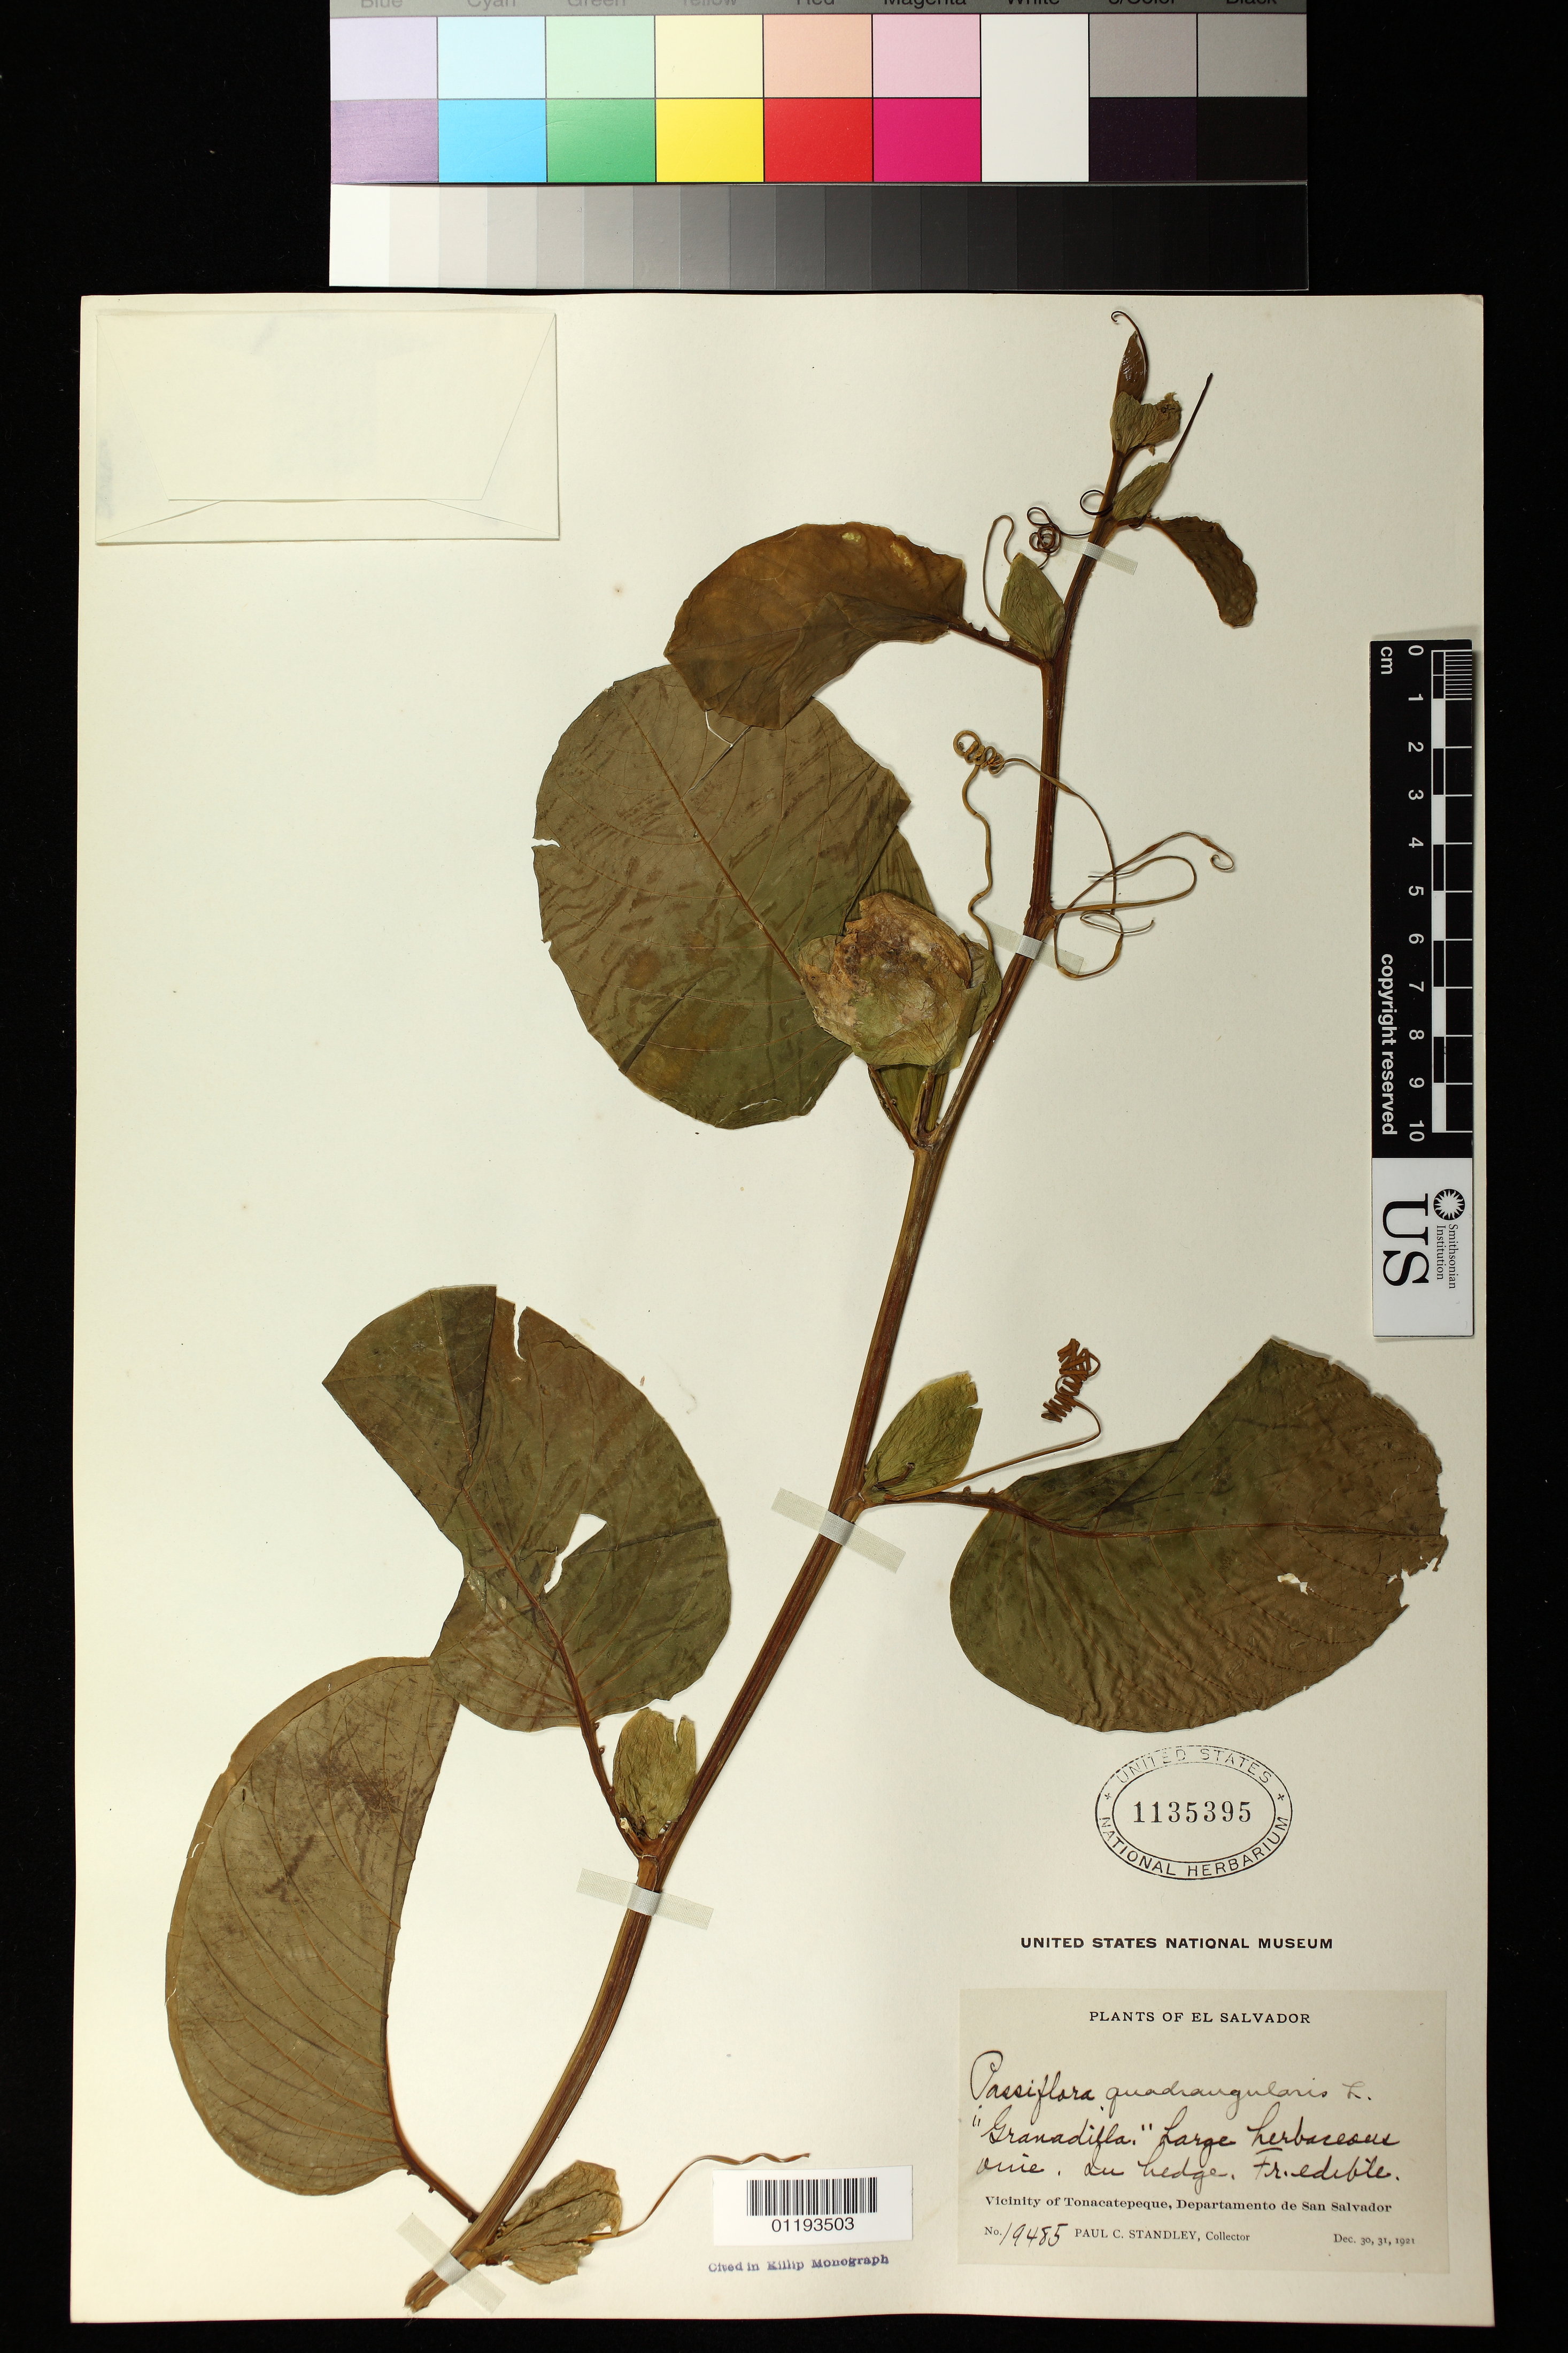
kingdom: Plantae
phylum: Tracheophyta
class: Magnoliopsida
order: Malpighiales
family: Passifloraceae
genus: Passiflora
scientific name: Passiflora quadrangularis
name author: L.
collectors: P. C. Standley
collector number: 19485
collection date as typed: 1921 Dec 30 1921 Dec 31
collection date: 1921-12-30/1921-12-31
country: El Salvador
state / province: San Salvador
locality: Vicinity of Tonacatepeque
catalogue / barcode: US 1135395